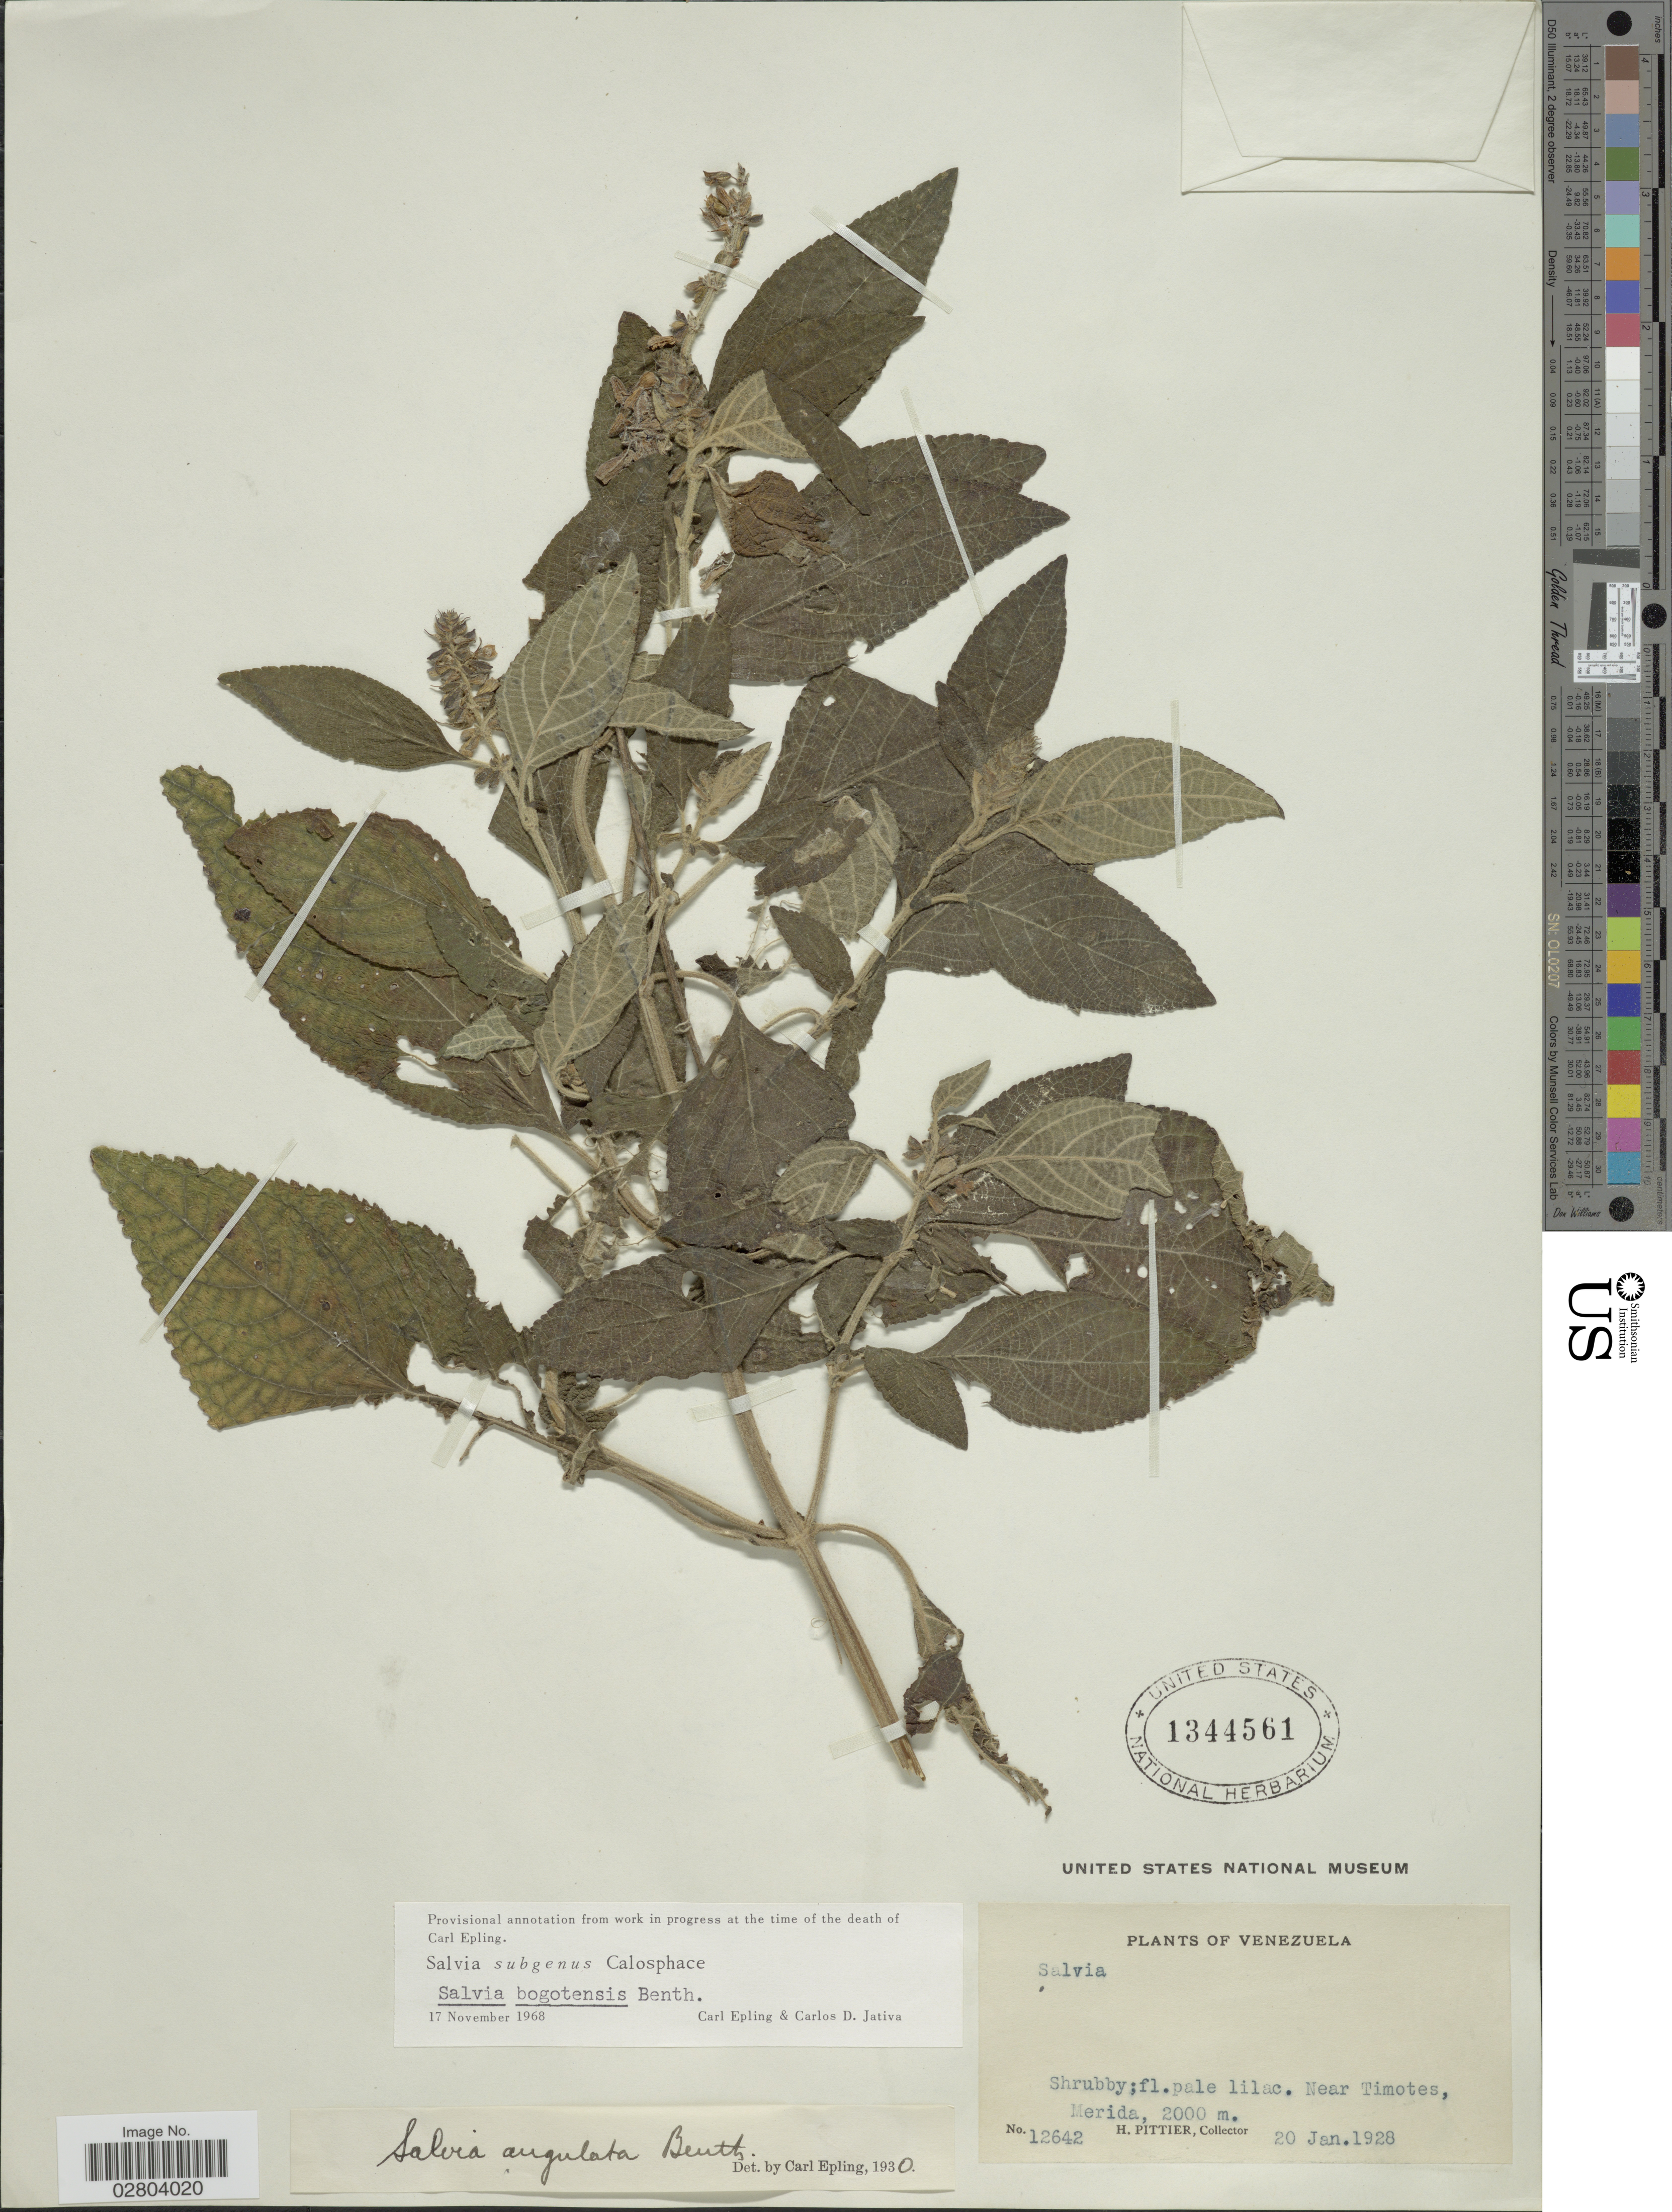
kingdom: Plantae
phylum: Tracheophyta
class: Magnoliopsida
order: Lamiales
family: Lamiaceae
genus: Salvia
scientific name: Salvia bogotensis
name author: Benth.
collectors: H. F. Pittier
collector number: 12642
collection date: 1928-01-20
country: Venezuela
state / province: Mérida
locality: Near Timotes.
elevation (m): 2000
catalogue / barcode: US 1344561